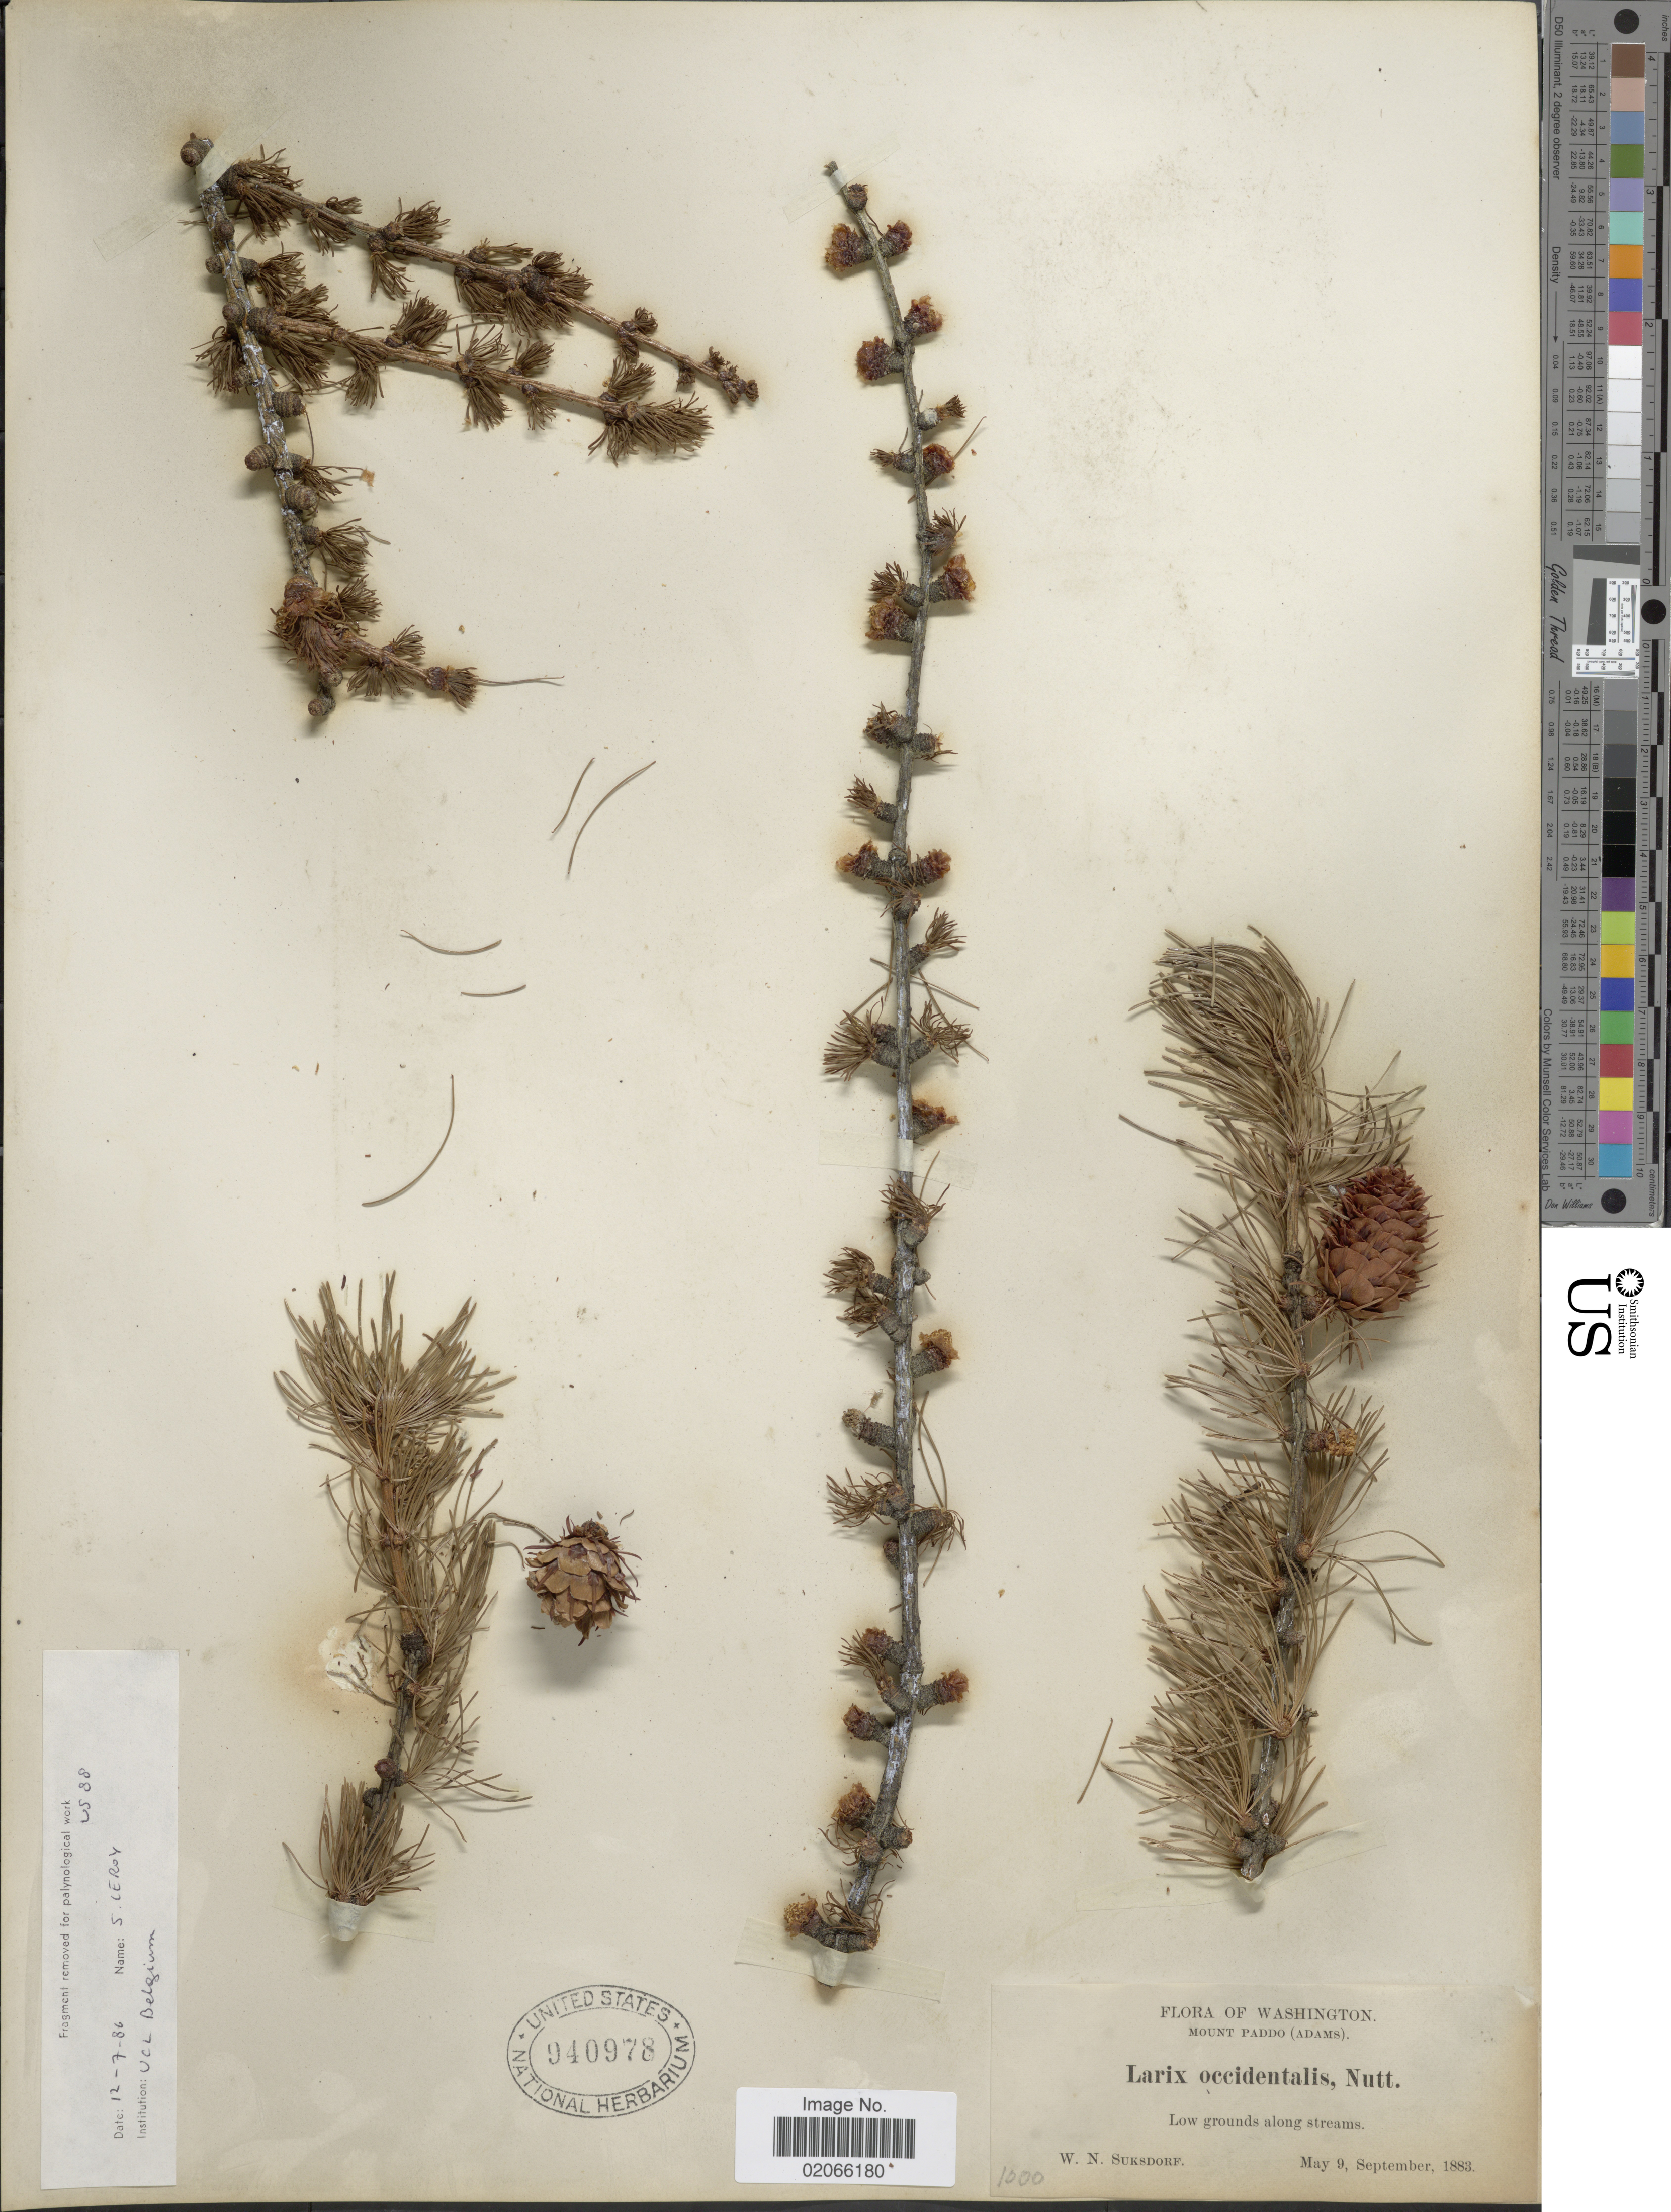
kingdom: Plantae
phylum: Tracheophyta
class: Pinopsida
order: Pinales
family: Pinaceae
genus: Larix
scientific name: Larix occidentalis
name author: Nutt.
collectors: W. N. Suksdorf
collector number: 1000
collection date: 1883-05-09/1883-09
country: United States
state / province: Washington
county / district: Skamania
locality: Washington, Mount paddo (Adams), Low grounds along streams.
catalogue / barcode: US 940978